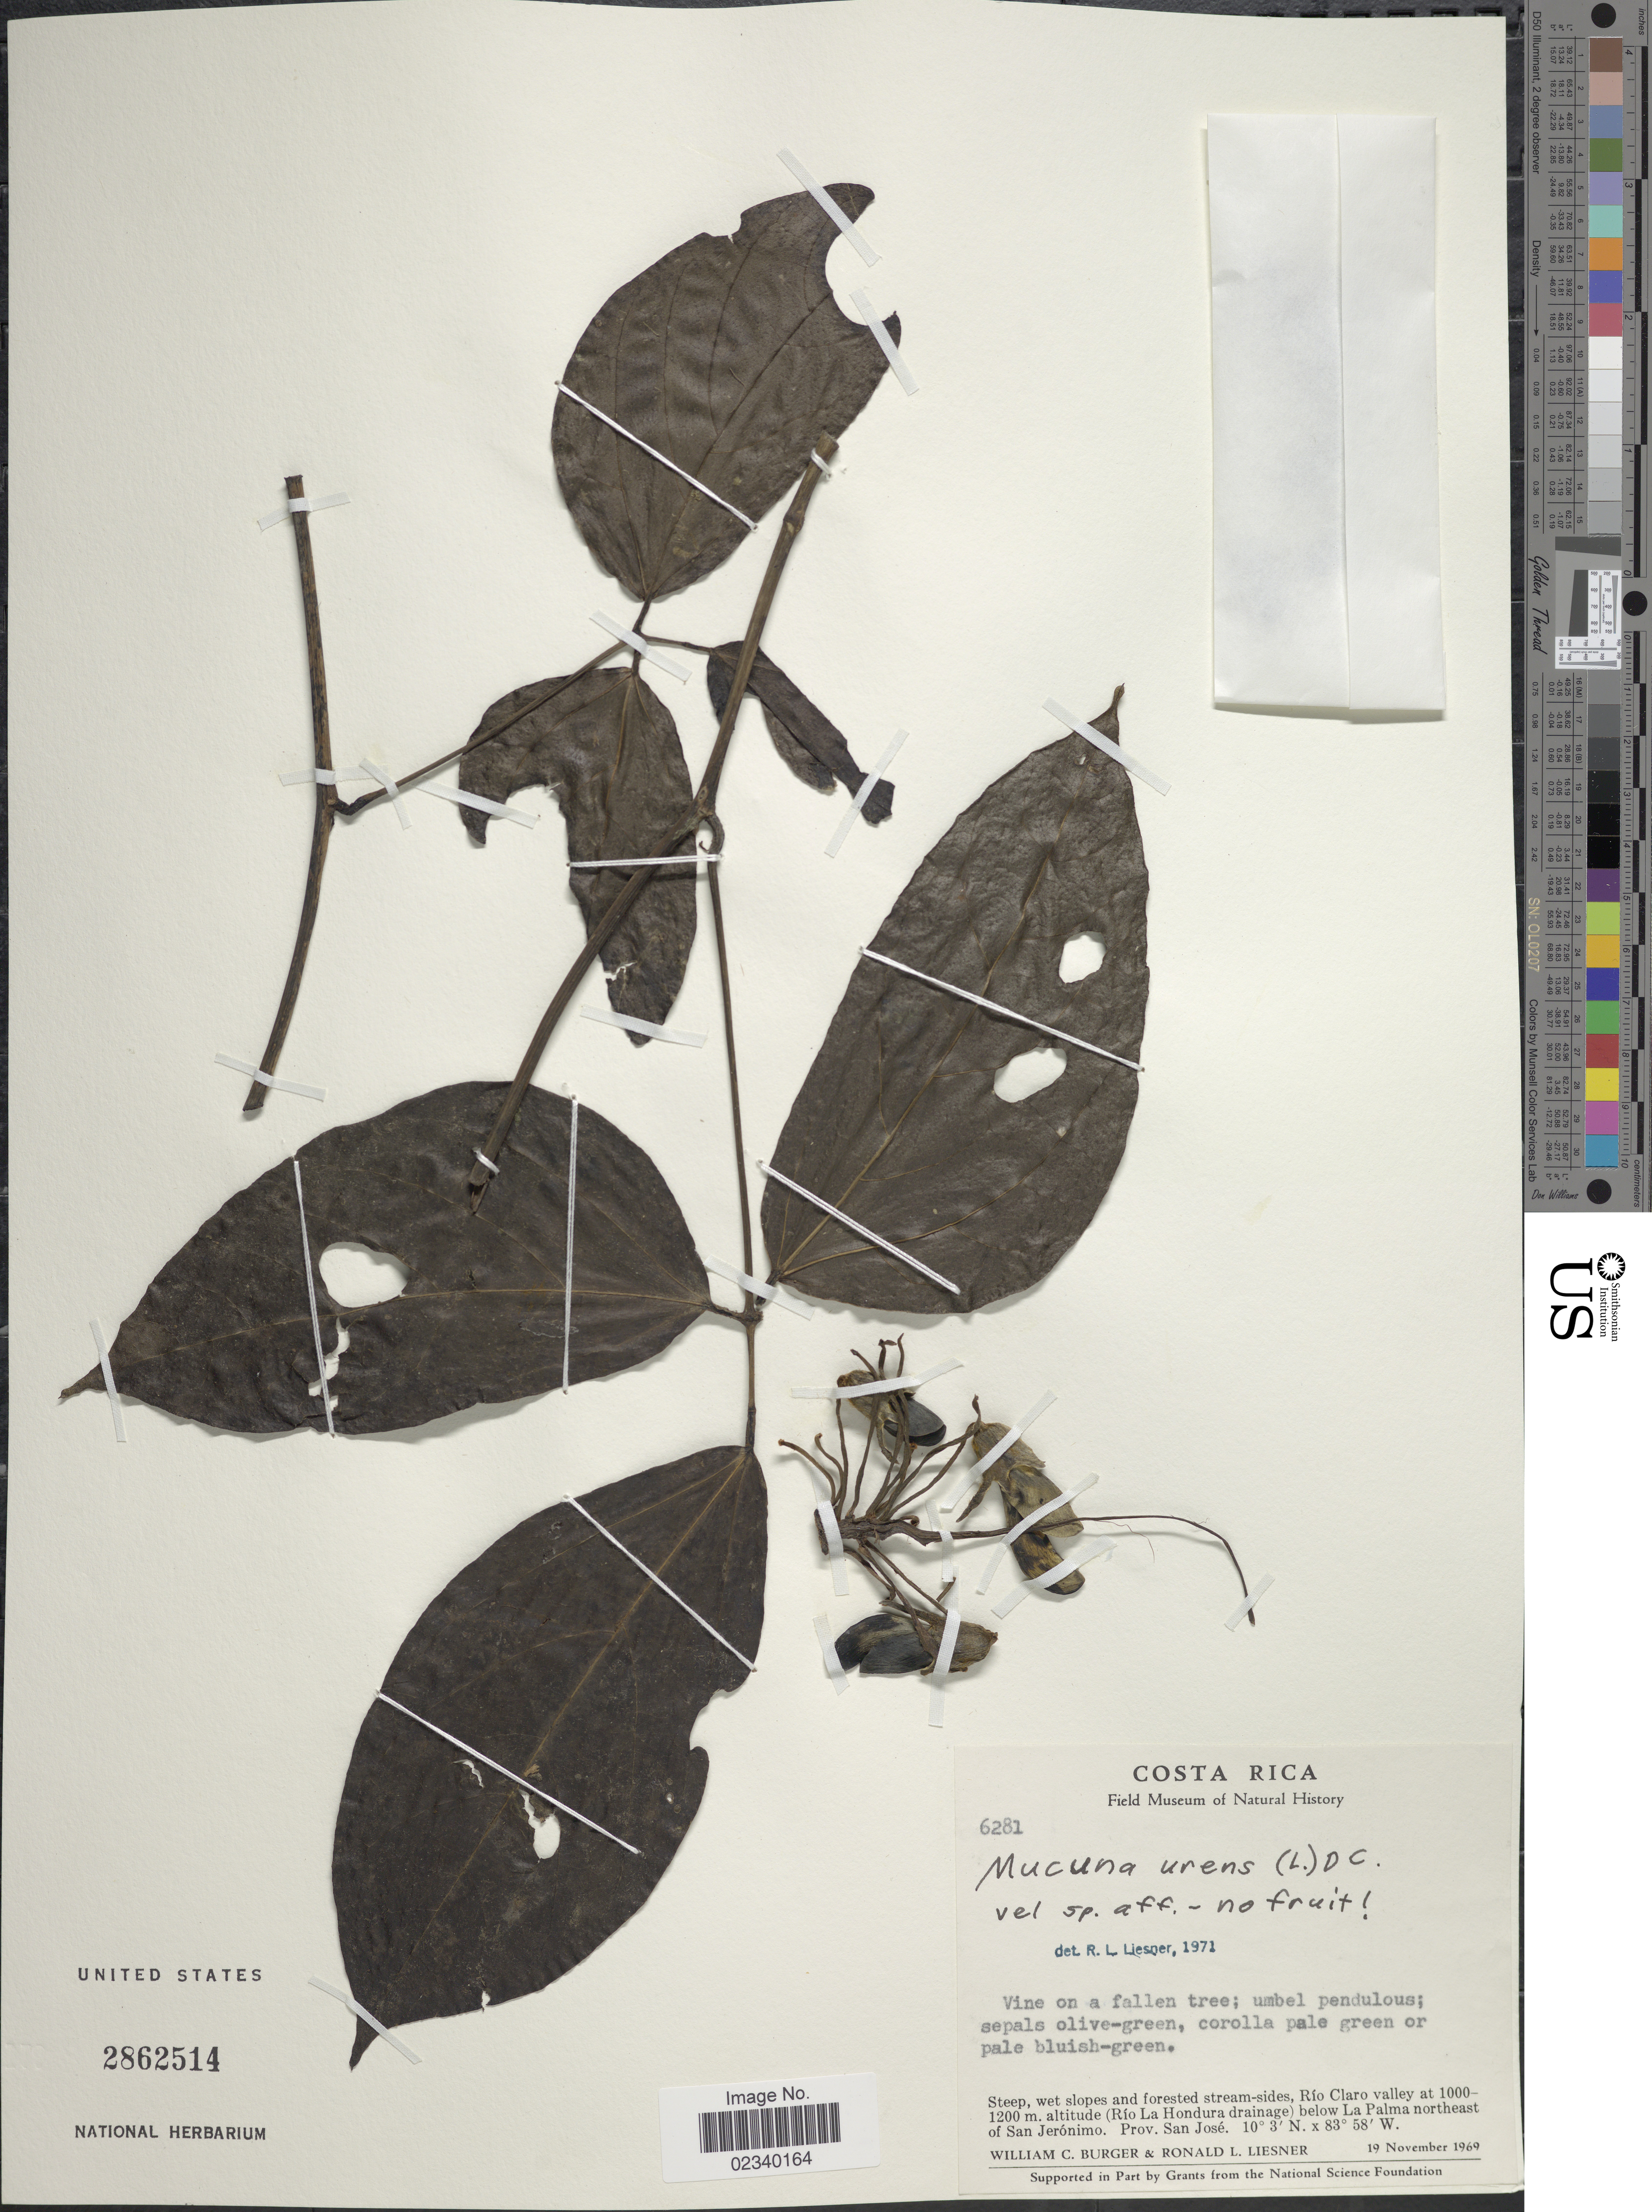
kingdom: Plantae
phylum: Tracheophyta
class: Magnoliopsida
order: Fabales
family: Fabaceae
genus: Mucuna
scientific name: Mucuna urens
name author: (L.) Medik.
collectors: W. Burger & R. L. Liesner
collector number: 6281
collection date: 1969-11-19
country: Costa Rica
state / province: San José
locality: Rio Claro valley ( Rio La Hondura drainage) below La Palma northeast of San Jeronimo. Prov. San Jose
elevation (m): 1000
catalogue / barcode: US 2862514